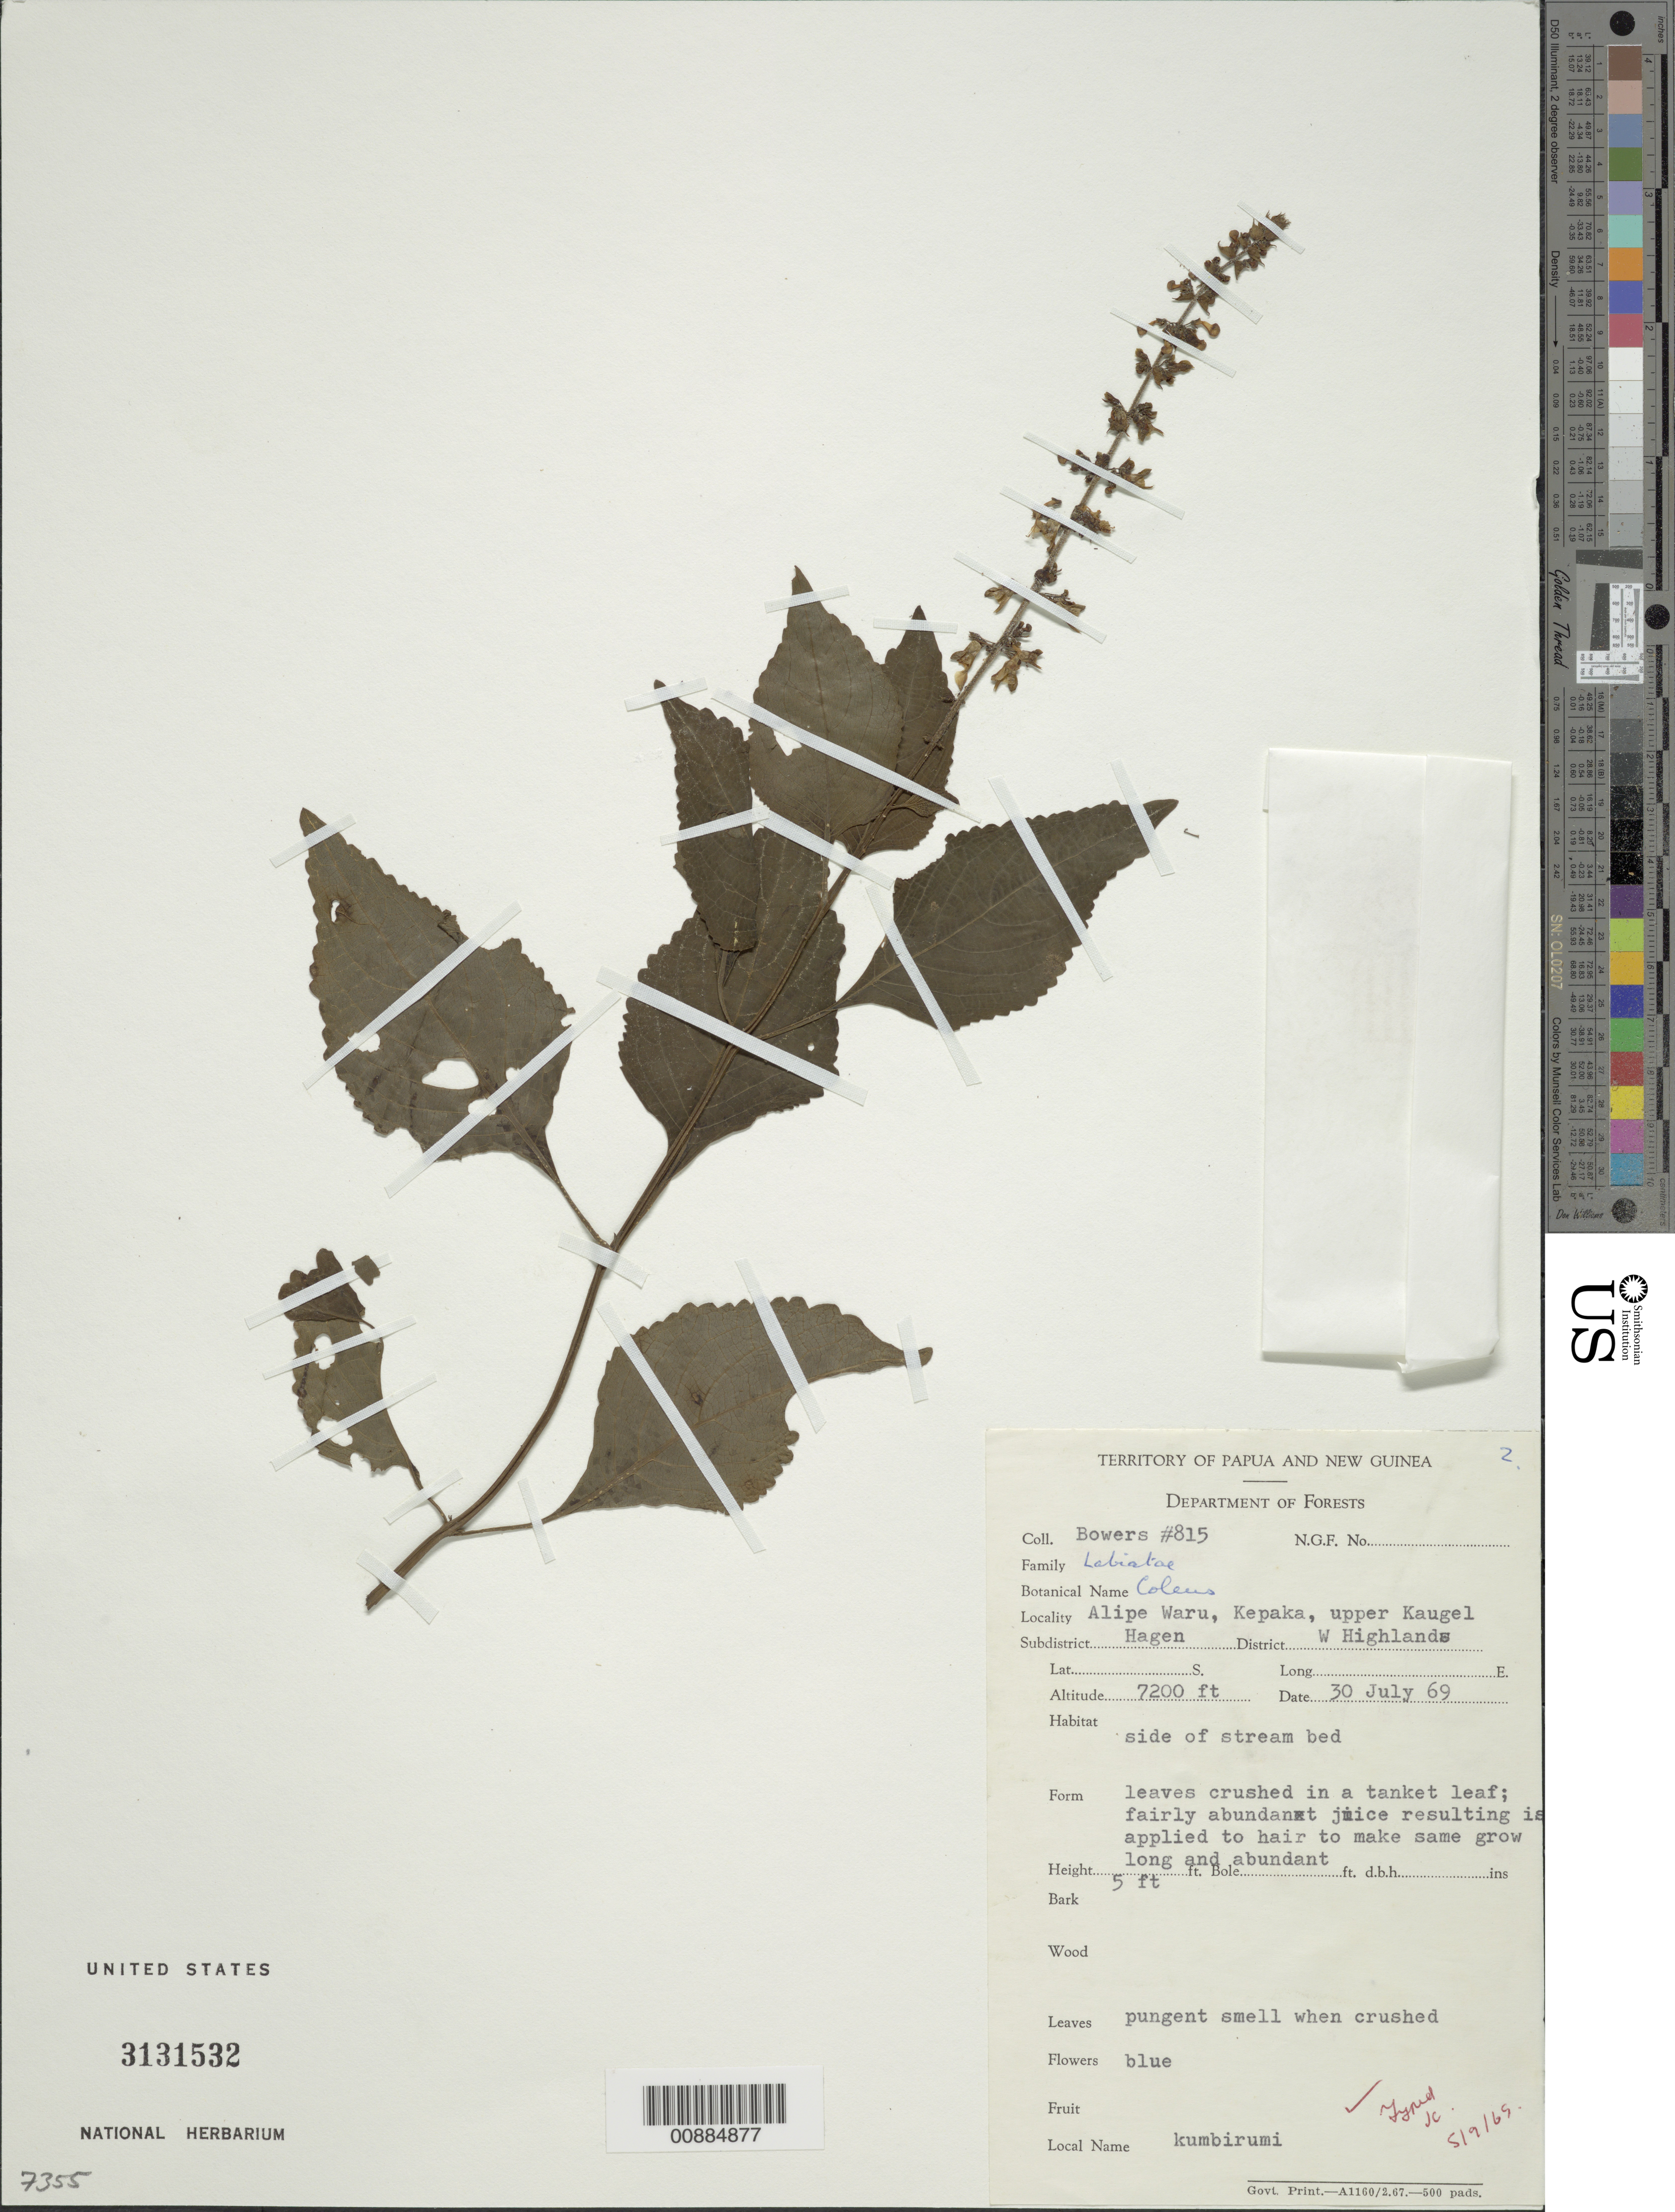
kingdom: Plantae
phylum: Tracheophyta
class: Magnoliopsida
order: Lamiales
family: Lamiaceae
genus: Coleus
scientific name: Coleus sp.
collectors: N. Bowers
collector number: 815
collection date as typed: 30 Jul 1969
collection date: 1969-07-30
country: Papua New Guinea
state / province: Western Highlands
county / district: Mount Hagen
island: New Guinea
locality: Alipe Waru, Kepaka, upper Kaugel.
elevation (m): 2195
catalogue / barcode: US 3131532